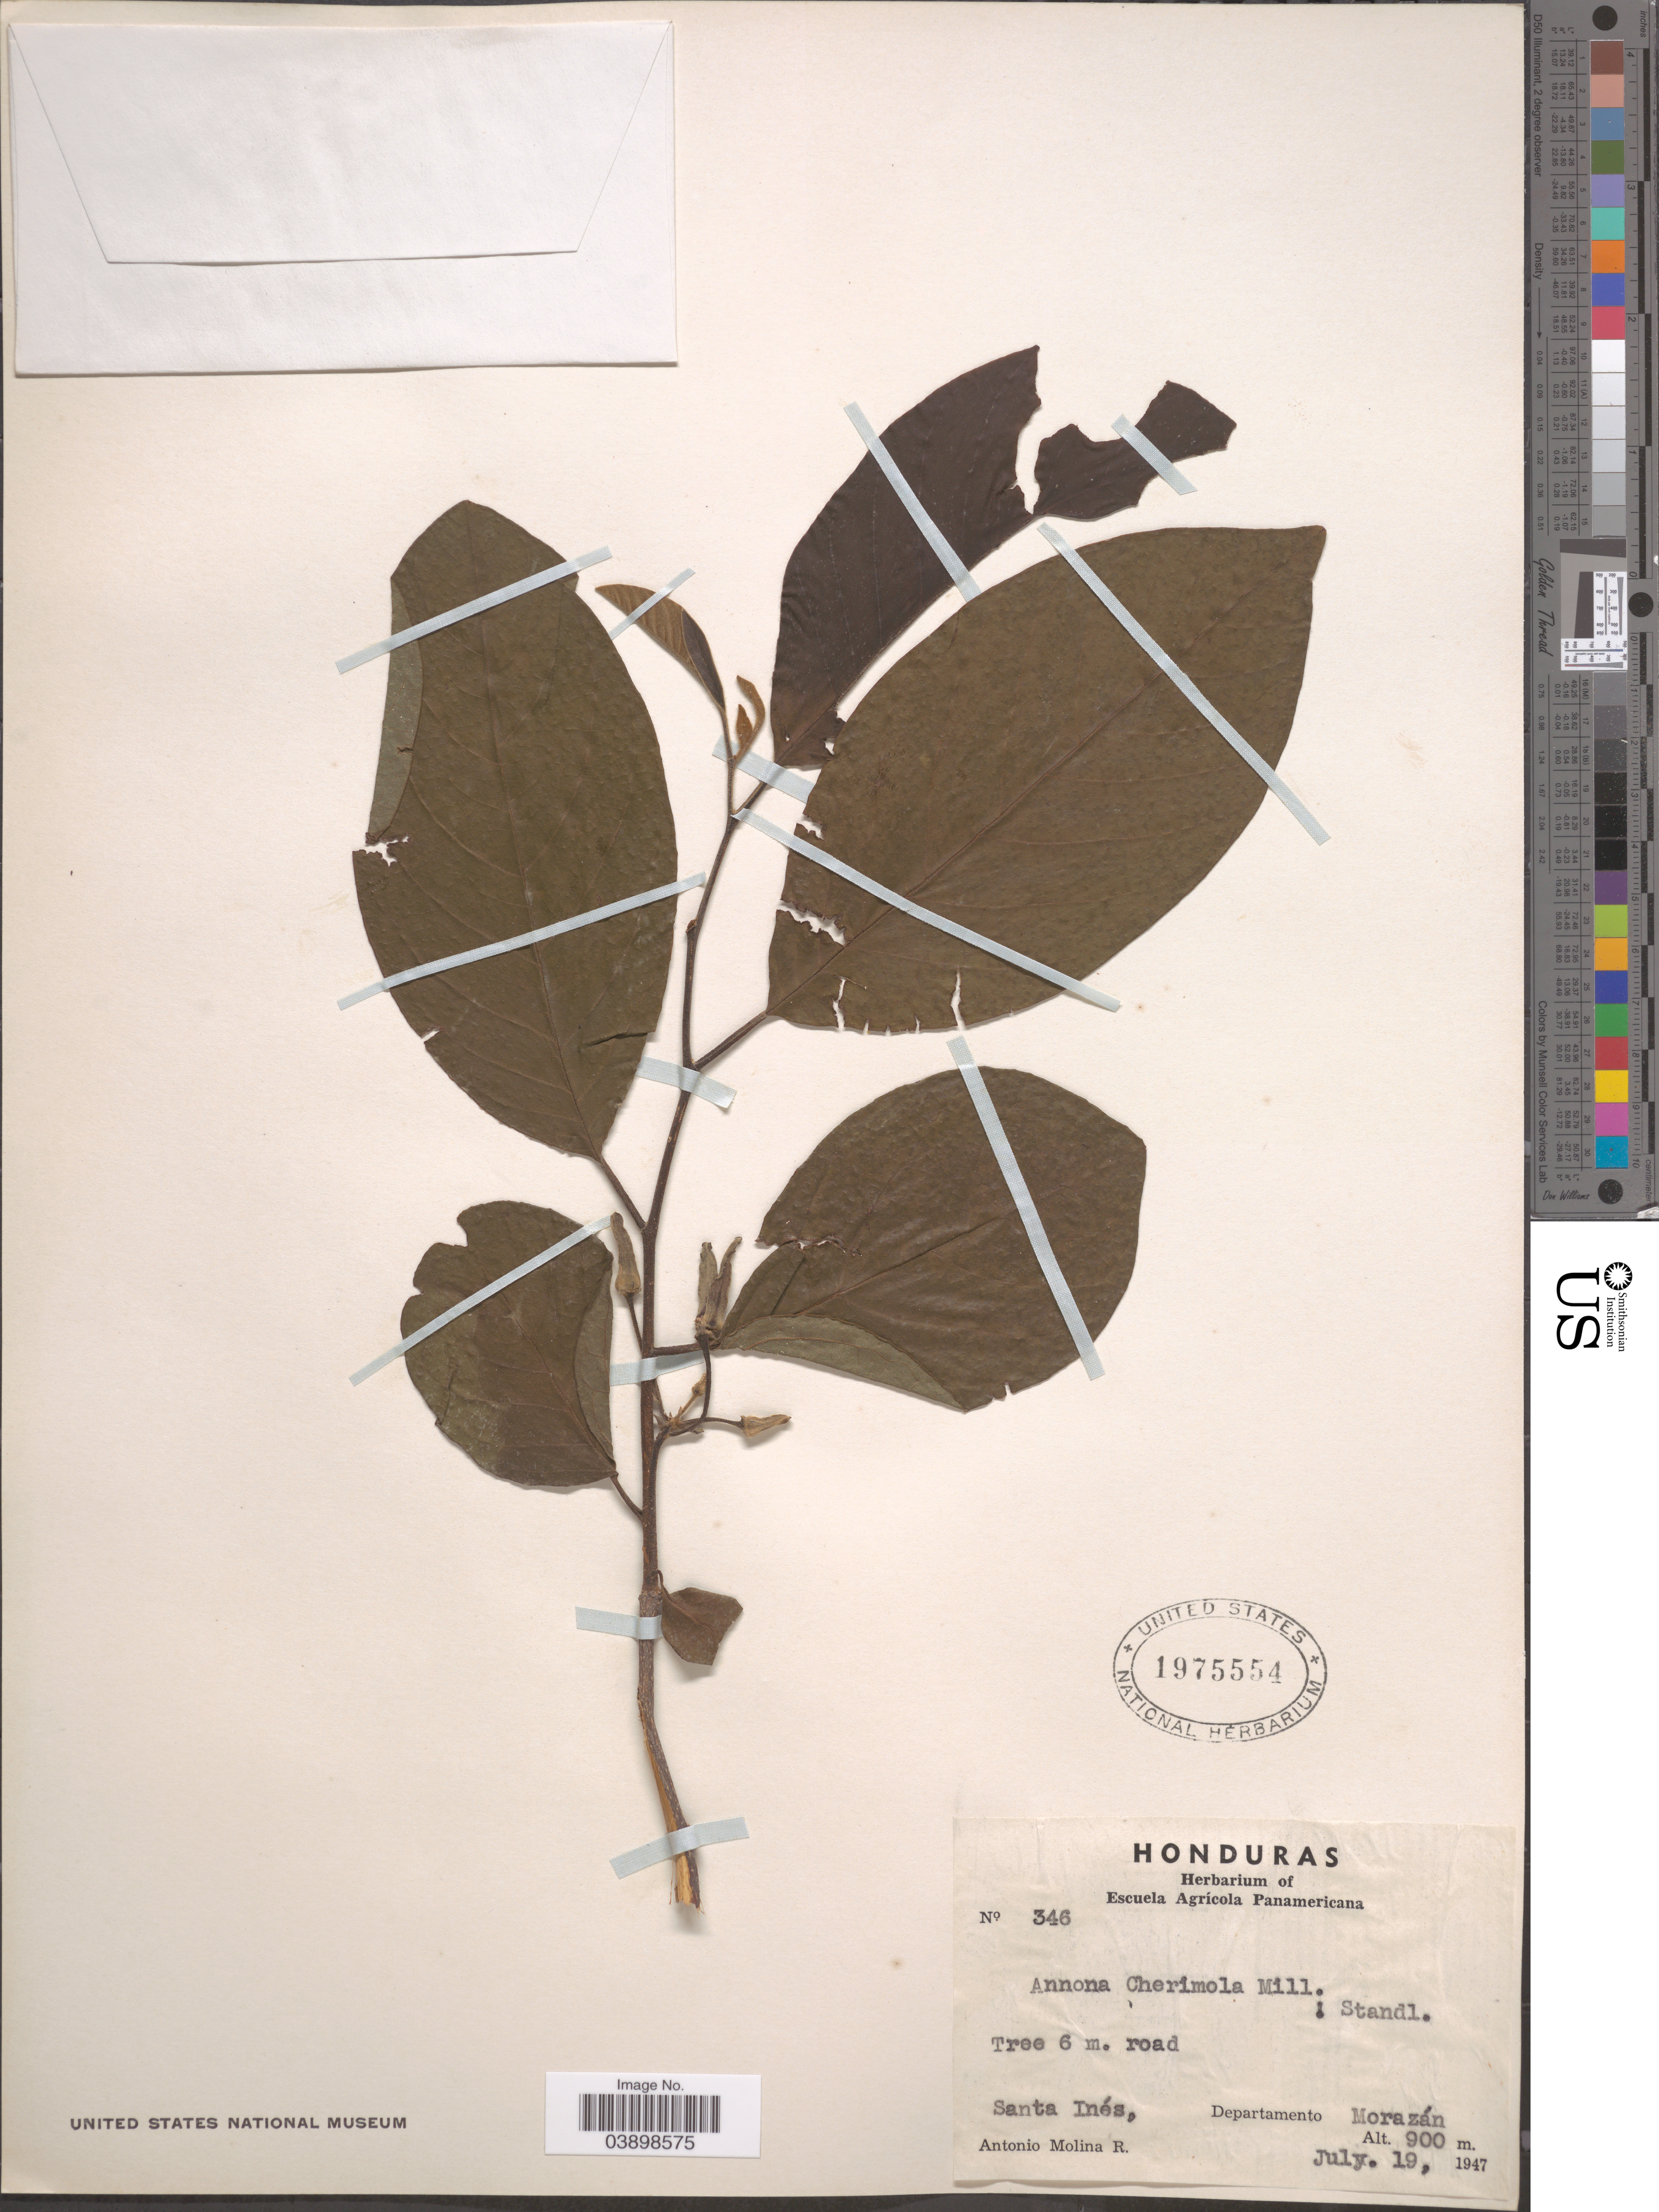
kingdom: Plantae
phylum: Tracheophyta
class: Magnoliopsida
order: Magnoliales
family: Annonaceae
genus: Annona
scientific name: Annona cherimola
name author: Mill.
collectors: A. Molina R.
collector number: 346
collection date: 1947-07-19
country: Honduras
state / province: Fco. Morazán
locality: Santa Inés, Departamento Morazán.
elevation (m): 900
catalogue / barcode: US 1975554